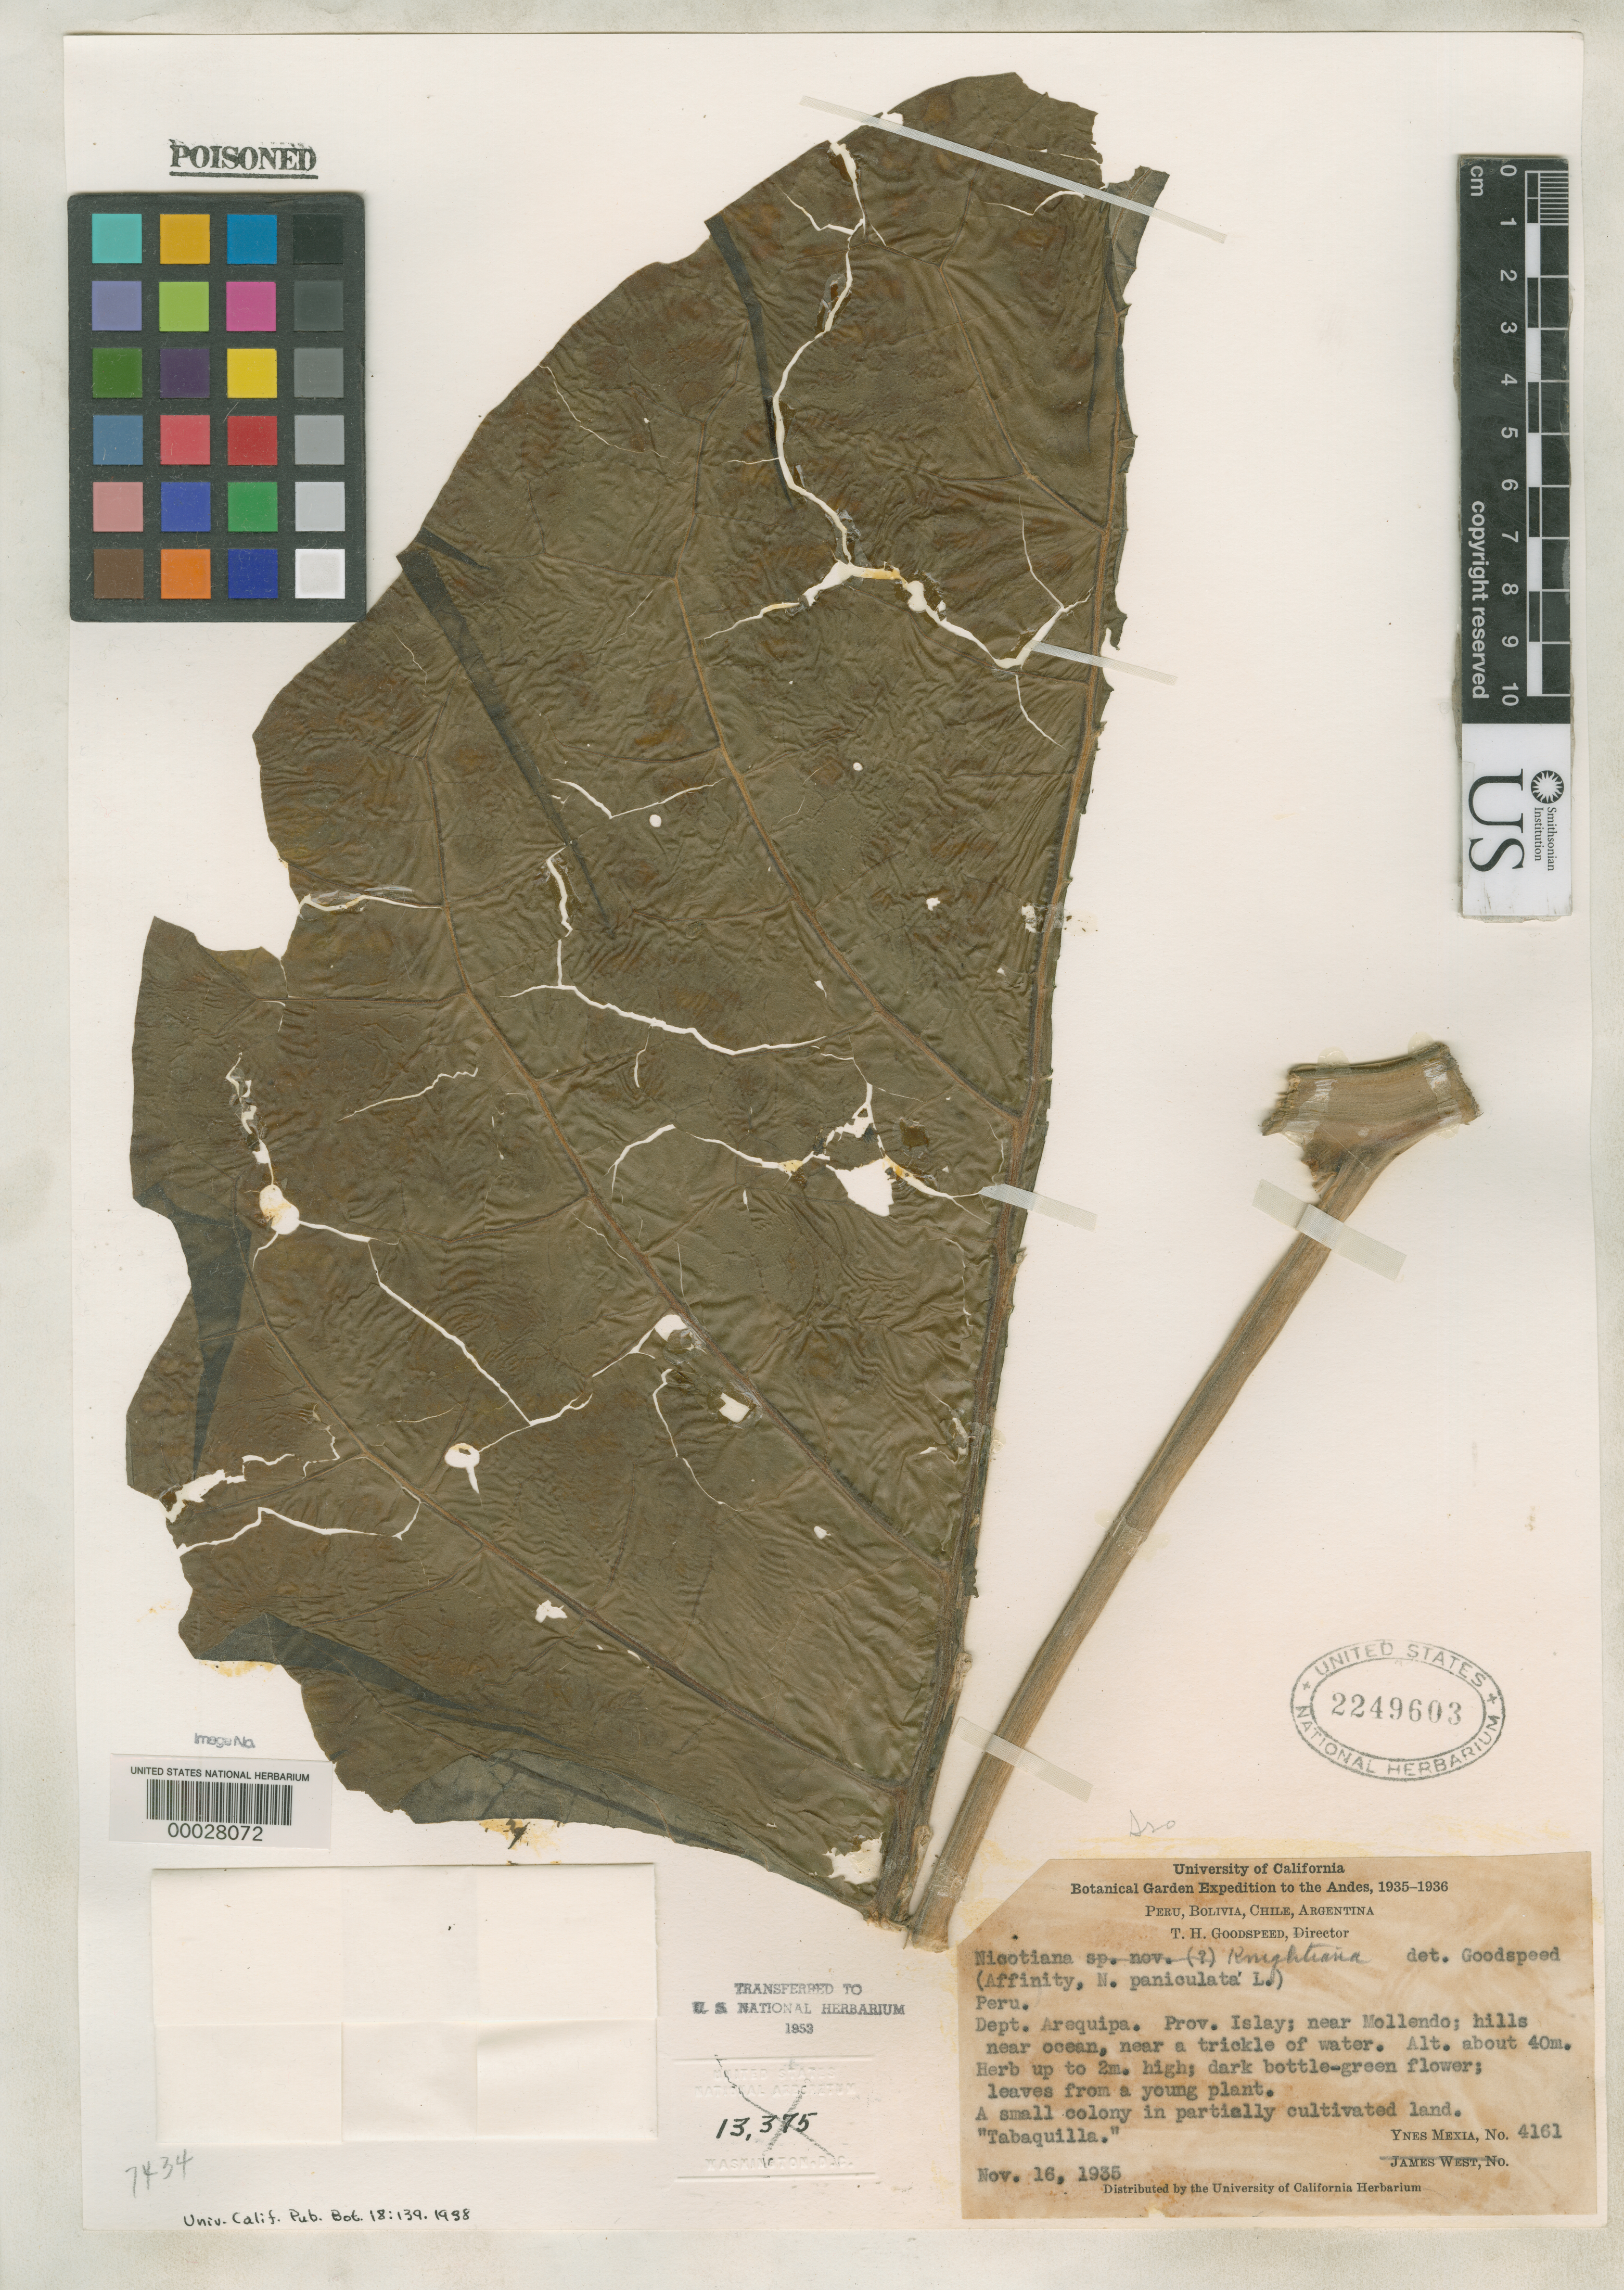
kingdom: Plantae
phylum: Tracheophyta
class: Magnoliopsida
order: Solanales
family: Solanaceae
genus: Nicotiana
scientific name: Nicotiana knightiana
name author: Goodsp.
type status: Isotype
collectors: Y. Mexia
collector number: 4161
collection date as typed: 16 Nov 1935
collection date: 1935-11-16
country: Peru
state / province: Arequipa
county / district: Islay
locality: near Mollendo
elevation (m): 40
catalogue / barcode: US 2249603